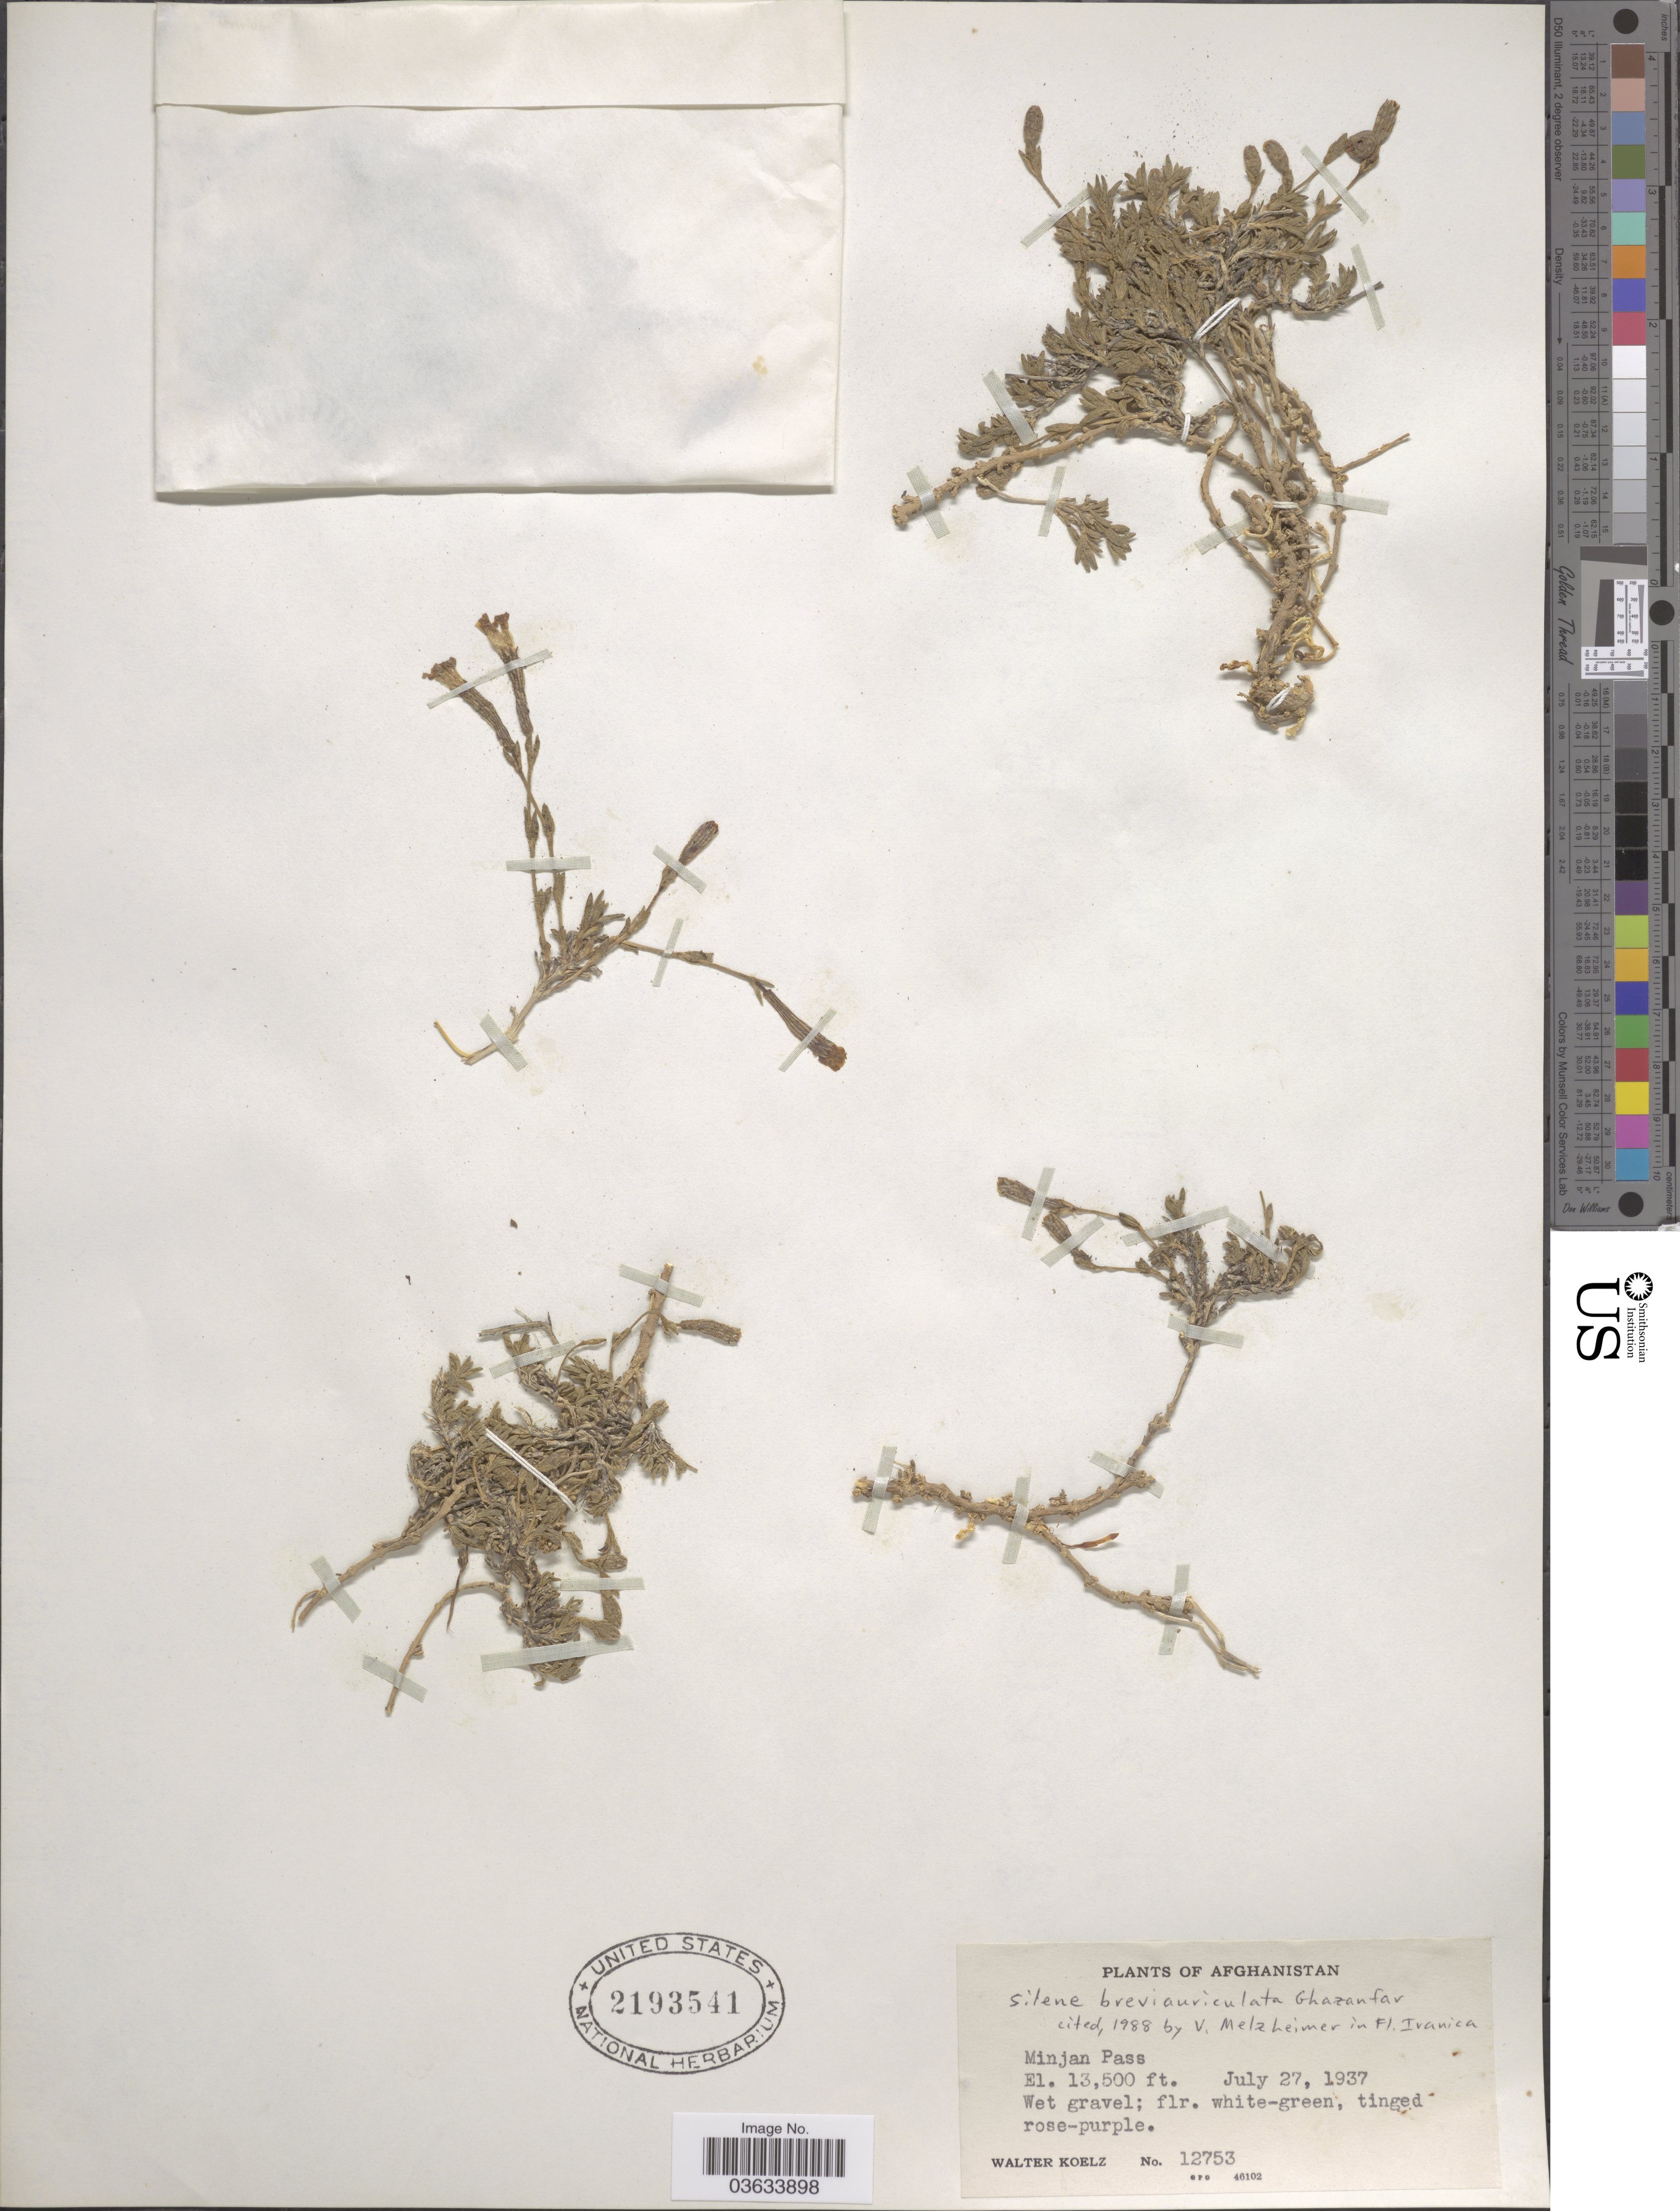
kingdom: Plantae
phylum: Tracheophyta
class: Magnoliopsida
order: Caryophyllales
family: Caryophyllaceae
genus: Silene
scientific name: Silene breviauriculata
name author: Ghaz.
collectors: W. N. Koelz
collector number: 12753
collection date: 1937-07-27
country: Afghanistan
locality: Minjan Pass.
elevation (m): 4115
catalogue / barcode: US 2193541